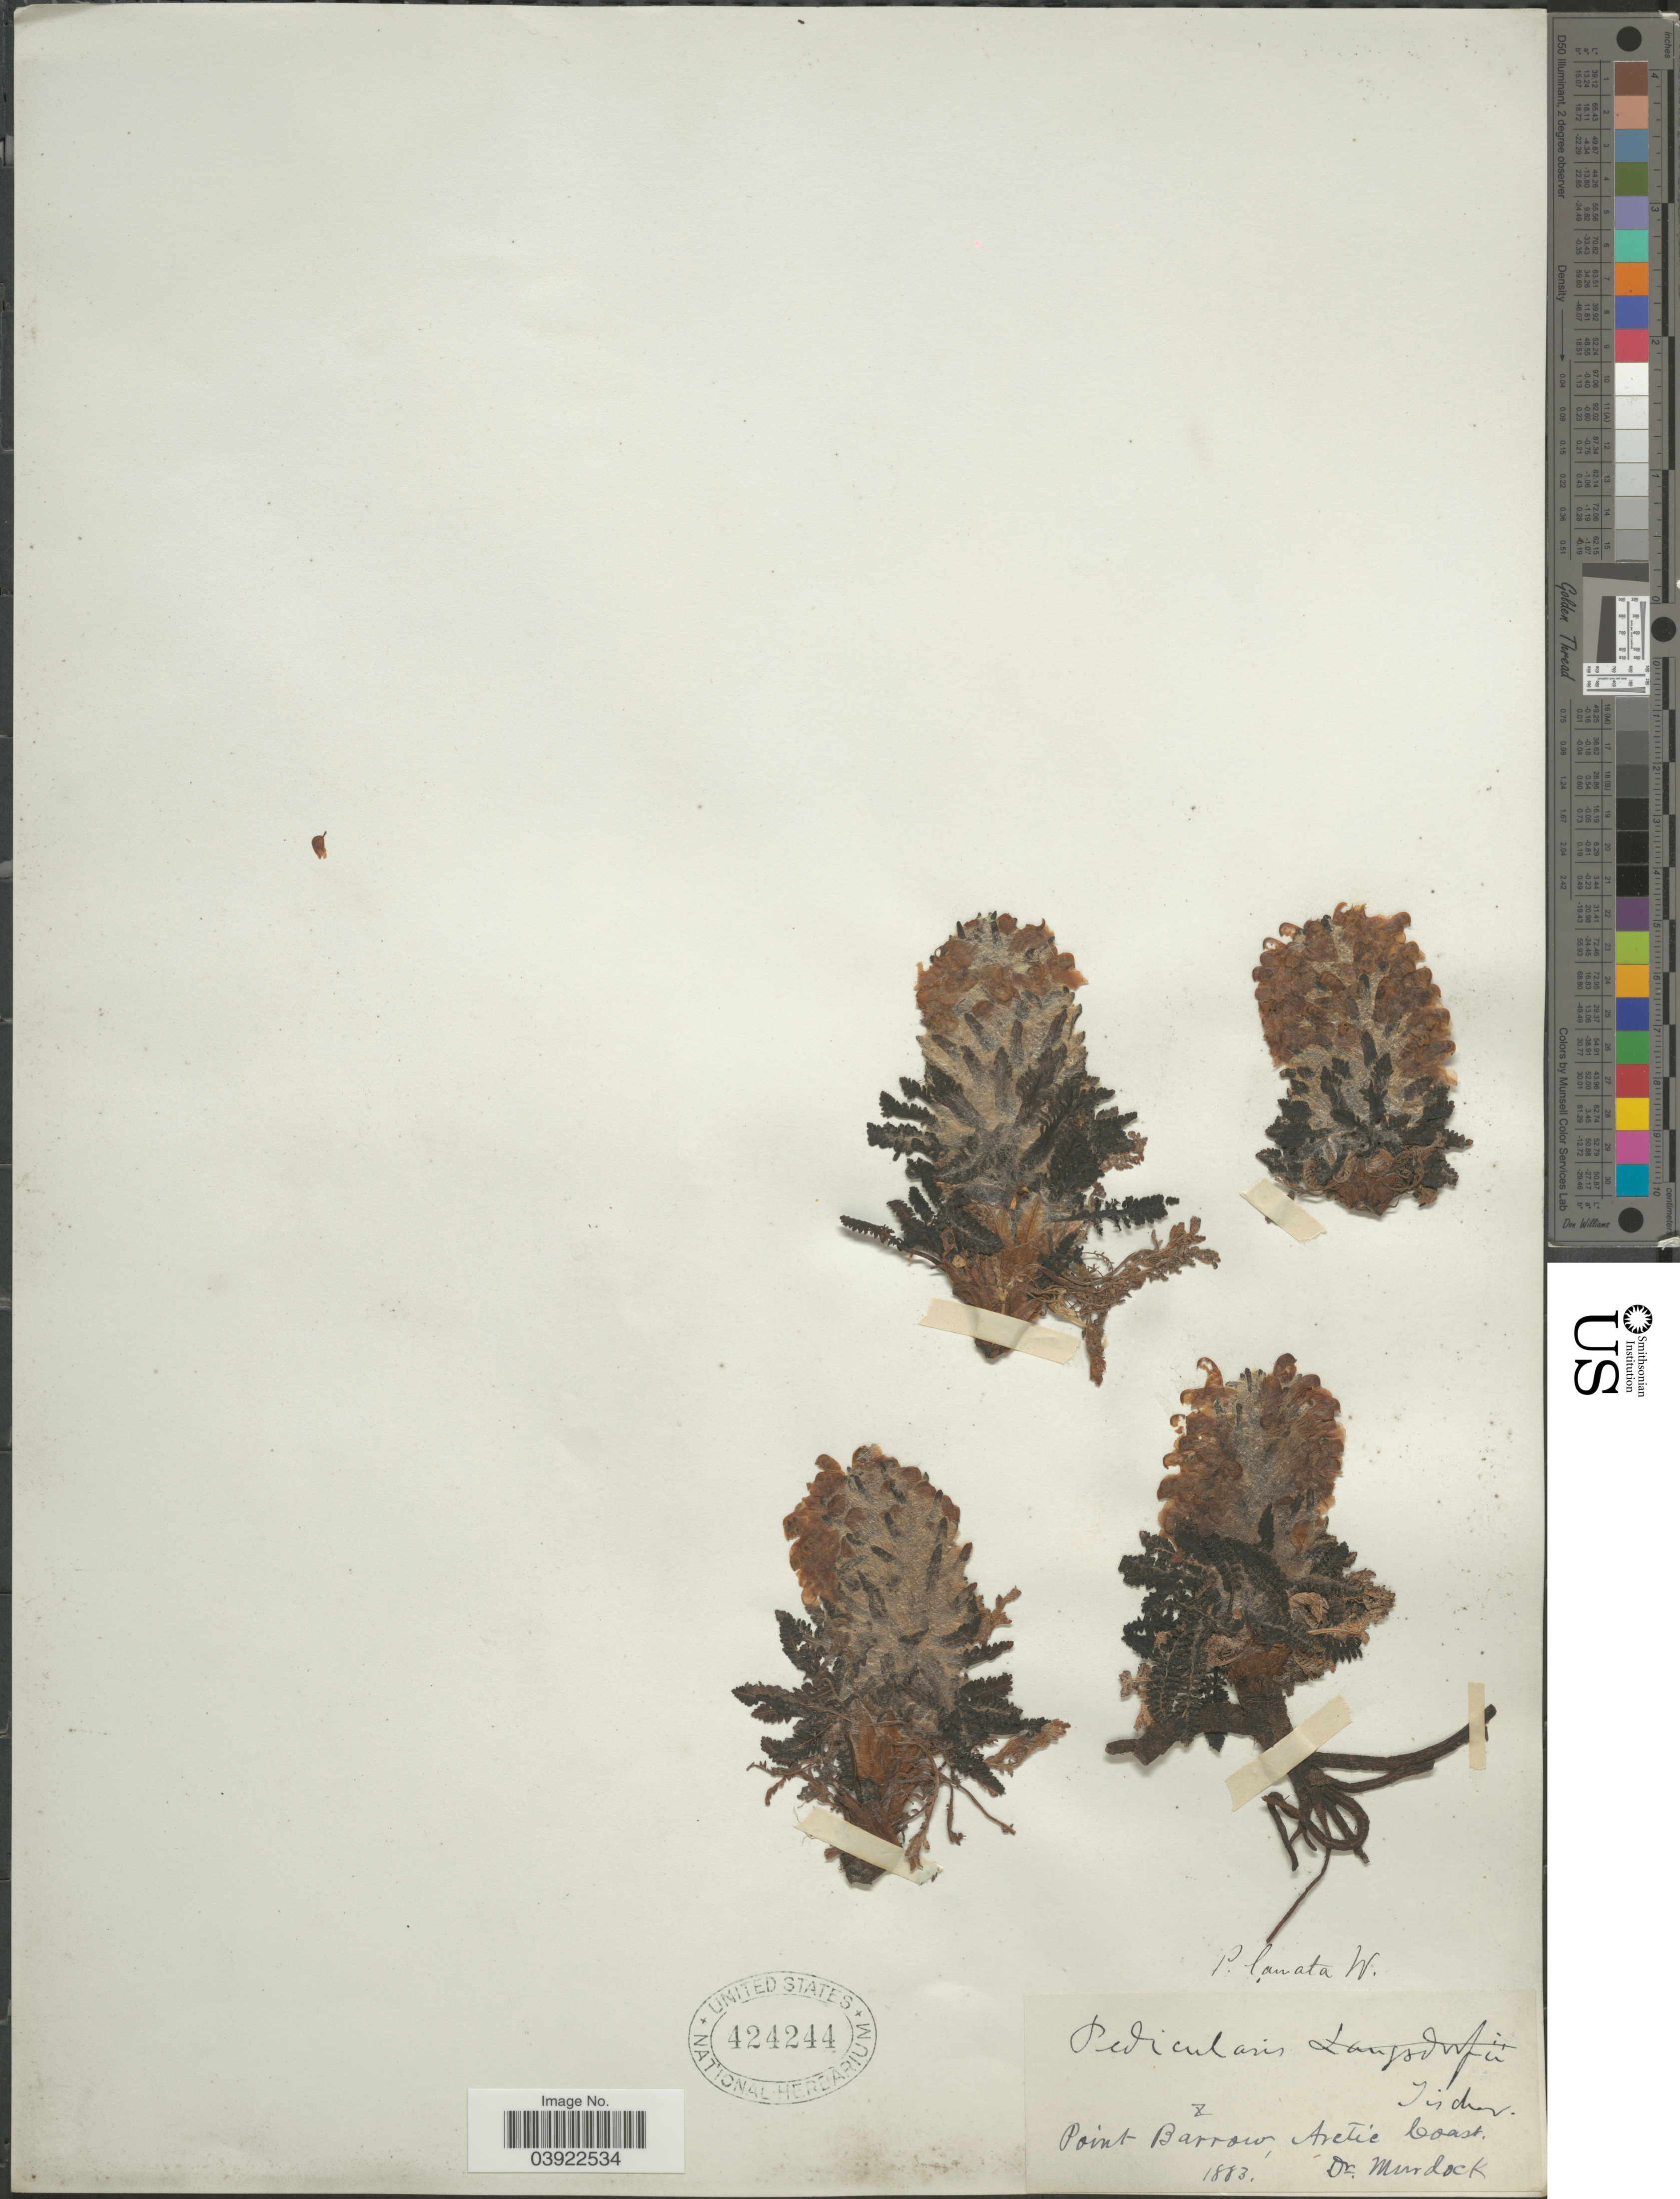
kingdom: Plantae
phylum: Tracheophyta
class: Magnoliopsida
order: Lamiales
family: Orobanchaceae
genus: Pedicularis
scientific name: Pedicularis lanata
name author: Willd. ex Cham. & Schltdl.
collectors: -. Murdock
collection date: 1883-10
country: United States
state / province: Alaska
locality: Point Barrow, Arctic Coast.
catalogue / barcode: US 424244